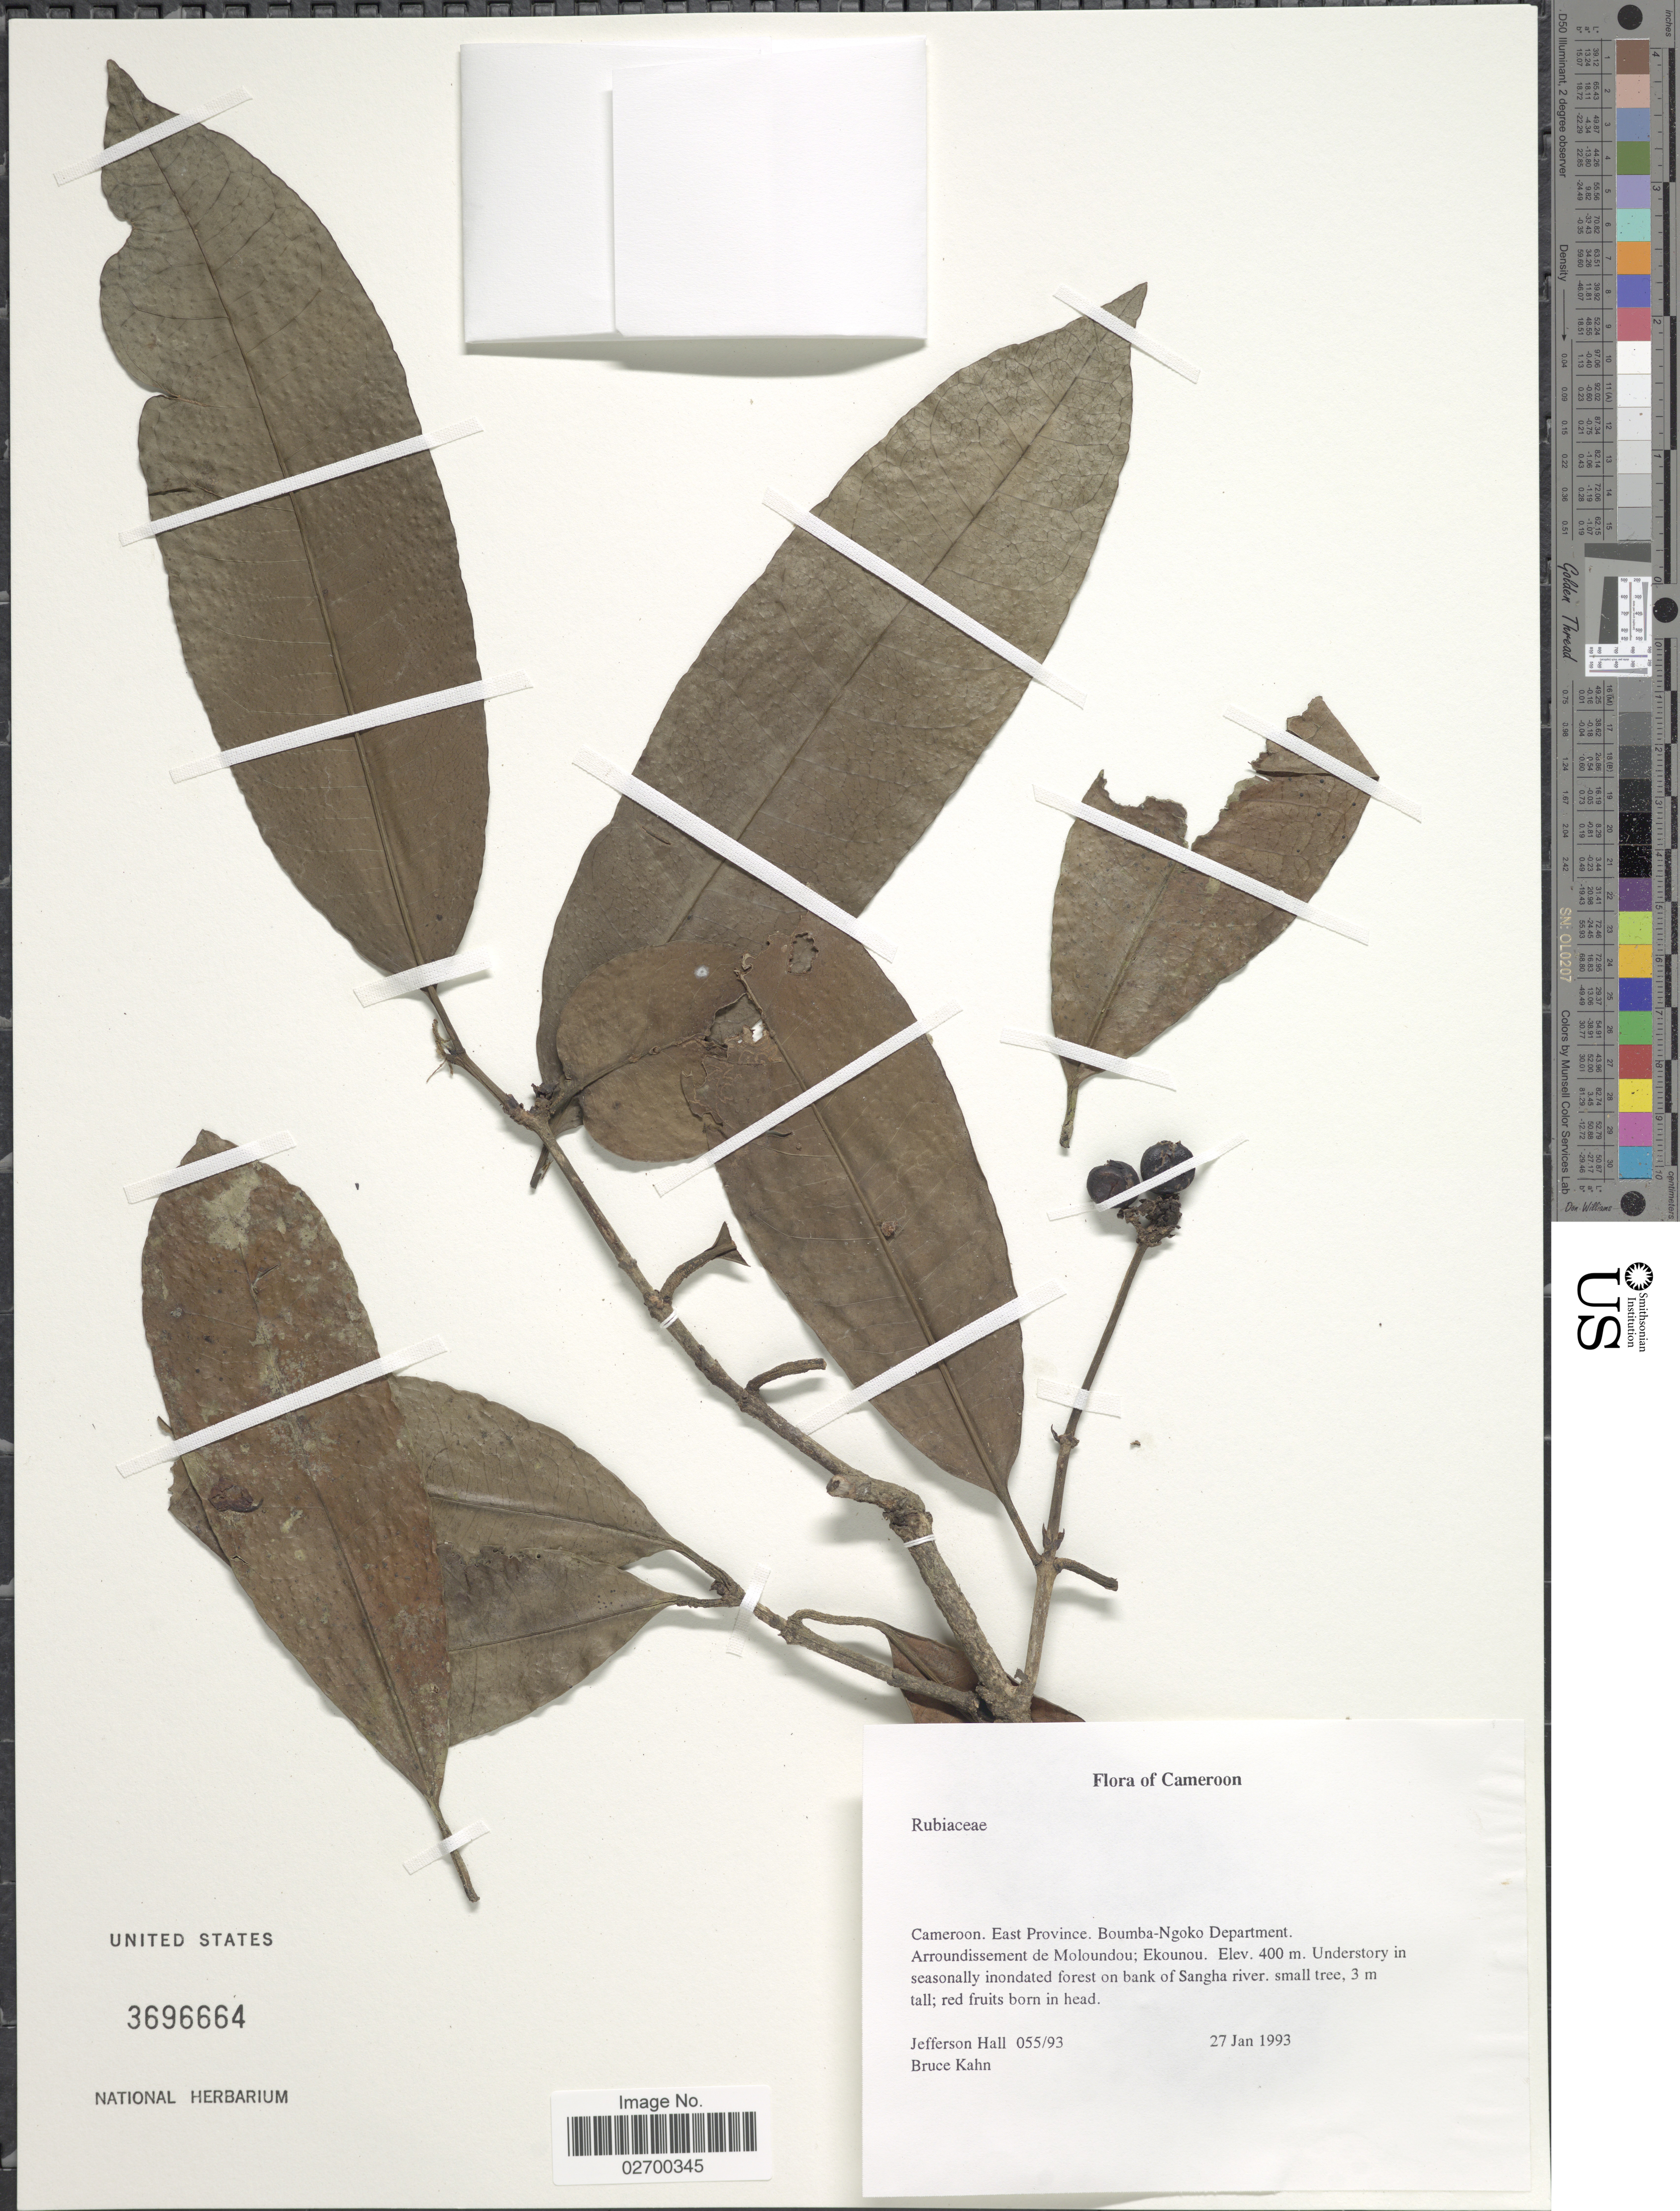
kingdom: Plantae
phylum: Tracheophyta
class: Magnoliopsida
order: Gentianales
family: Rubiaceae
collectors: J. Hall & B. Kahn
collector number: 055/93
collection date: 1993-01-27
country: Cameroon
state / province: Est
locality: East Province. Boumba-Ngoko Department. Moloundou Arrondissement; Ekounou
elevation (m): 400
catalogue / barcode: US 3696664